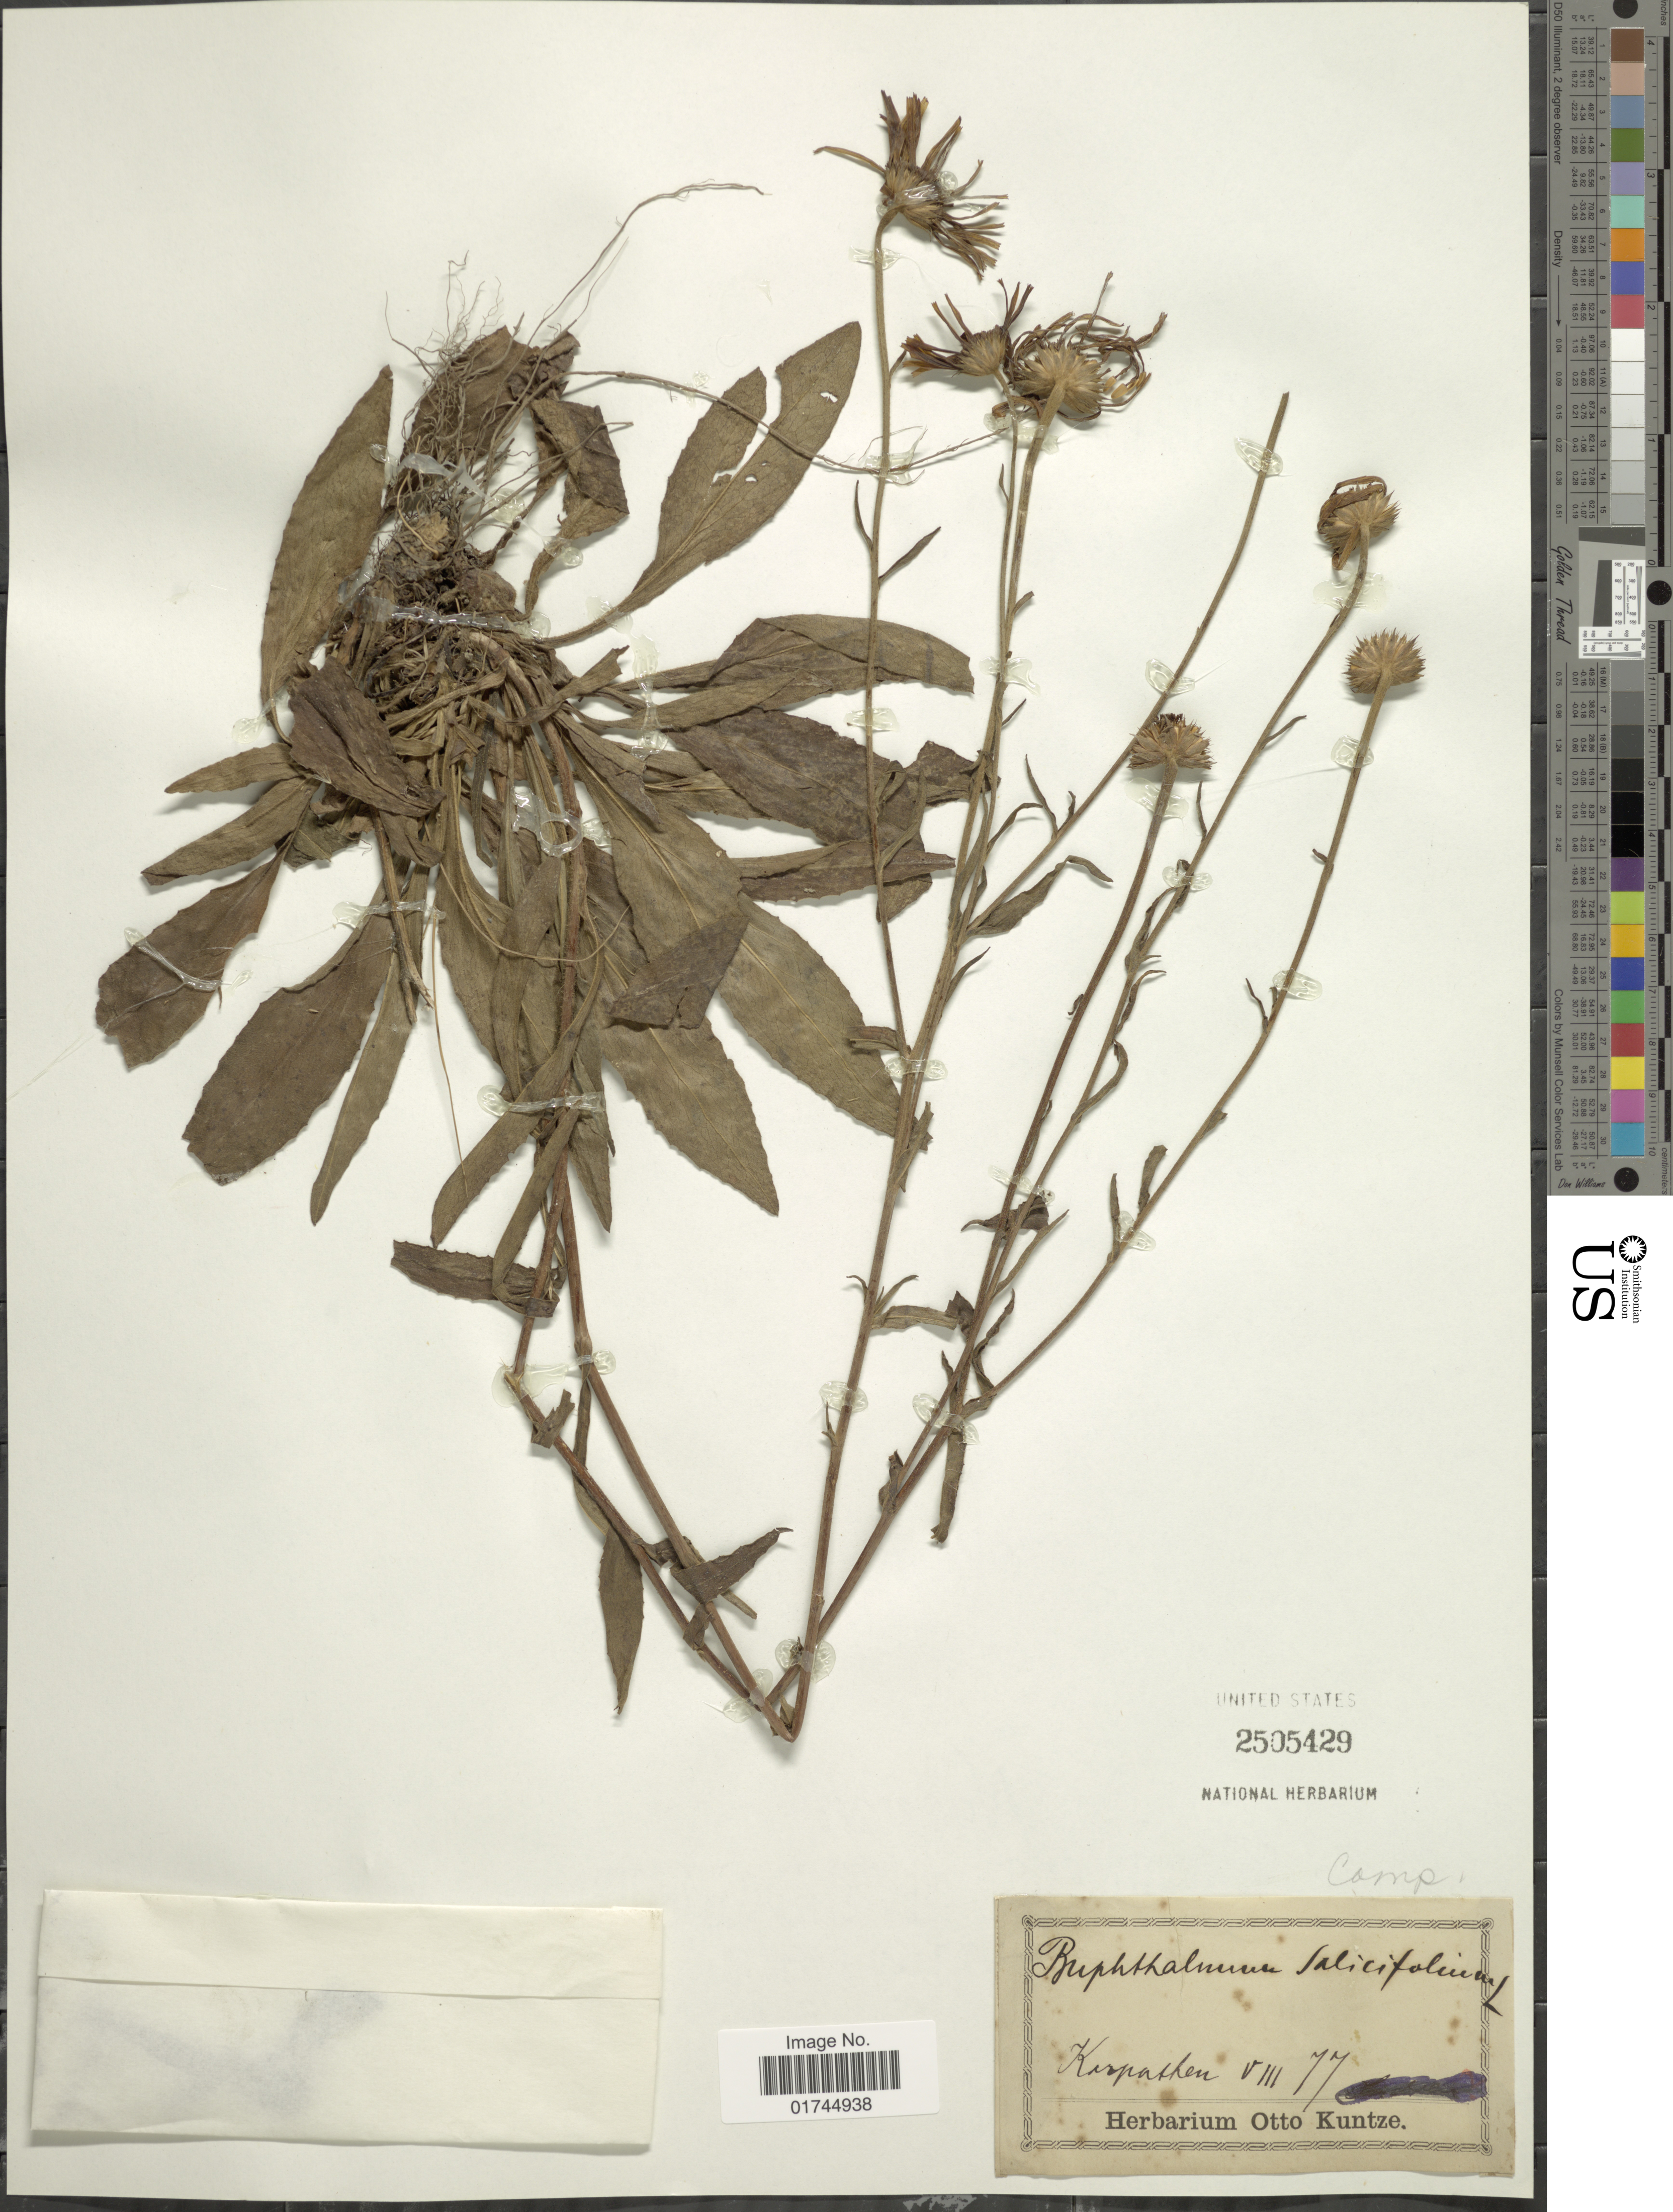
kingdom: Plantae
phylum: Tracheophyta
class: Magnoliopsida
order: Asterales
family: Asteraceae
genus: Buphthalmum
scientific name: Buphthalmum salicifolium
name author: L.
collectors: ex herb. Otto Kuntze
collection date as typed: Transcribed d/m/y: /8/77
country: Poland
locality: Kaopather. [interpreted]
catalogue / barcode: US 2505429